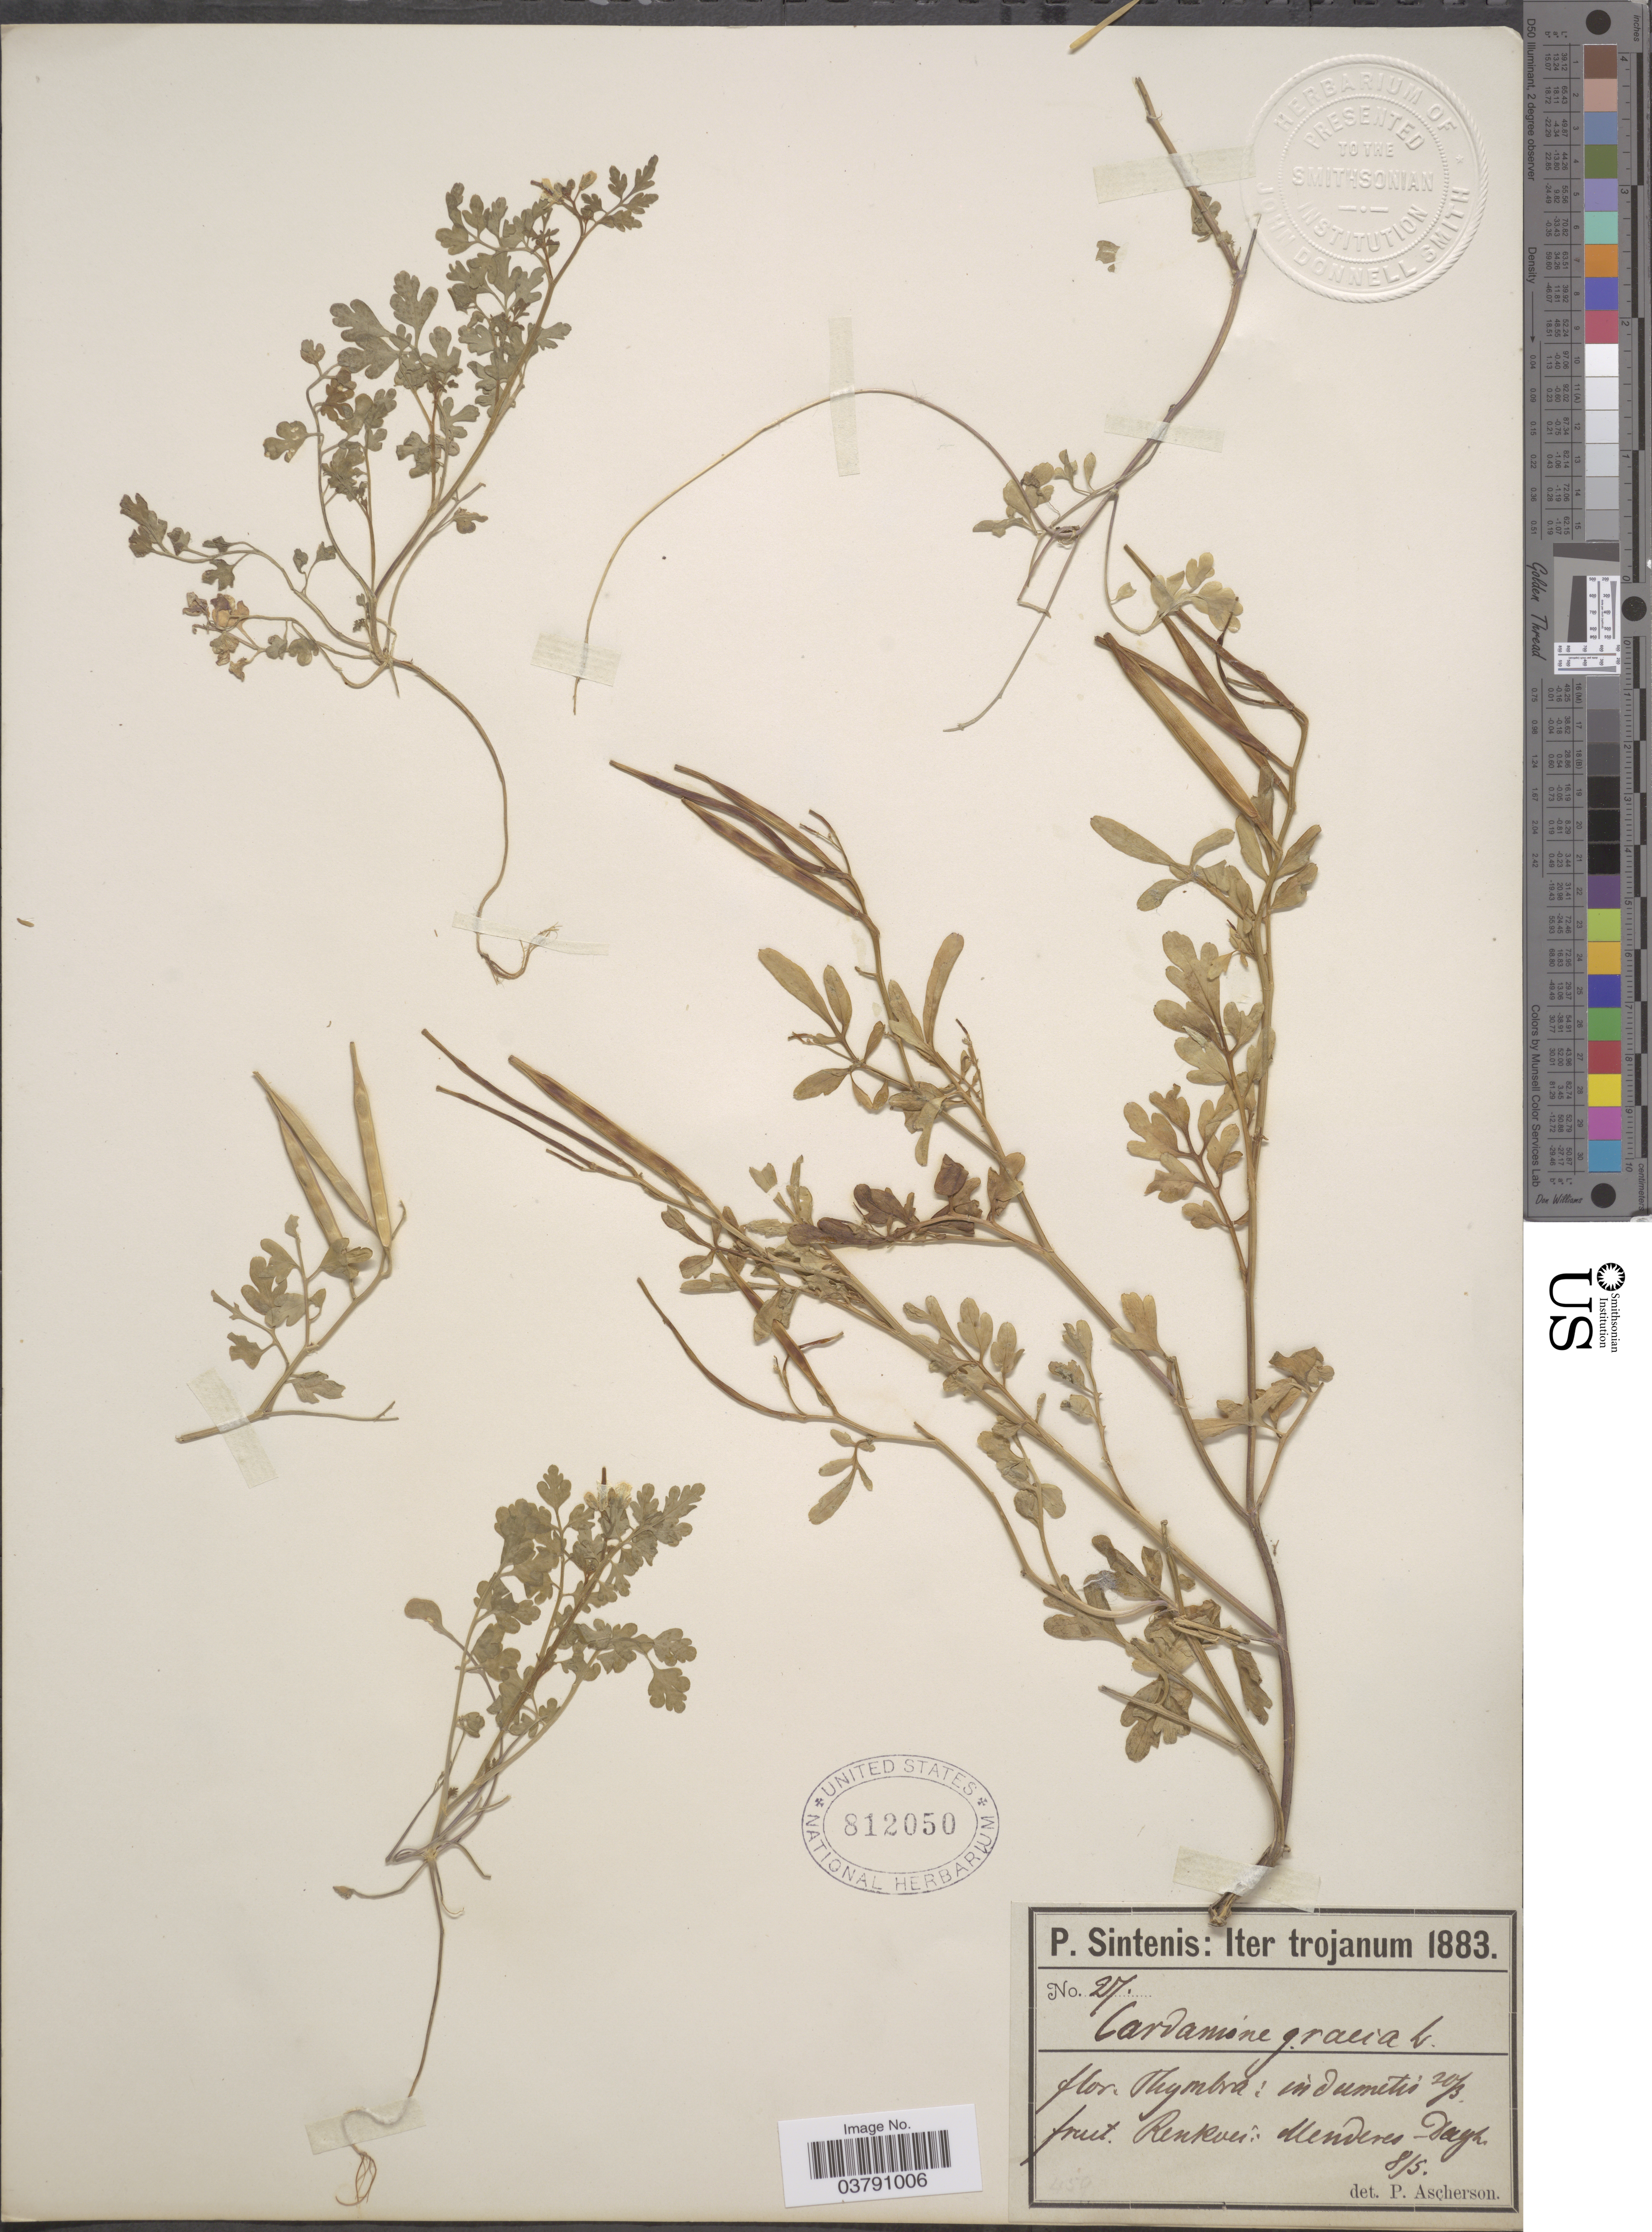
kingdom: Plantae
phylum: Tracheophyta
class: Magnoliopsida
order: Brassicales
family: Brassicaceae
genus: Cardamine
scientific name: Cardamine graeca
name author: L.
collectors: P. Sintenis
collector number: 27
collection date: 1883-03-20/1883-05-08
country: Turkey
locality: Iter trojanum. Thymbra: in dumetis. Renkoei: Menderes-Dagh.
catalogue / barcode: US 812050